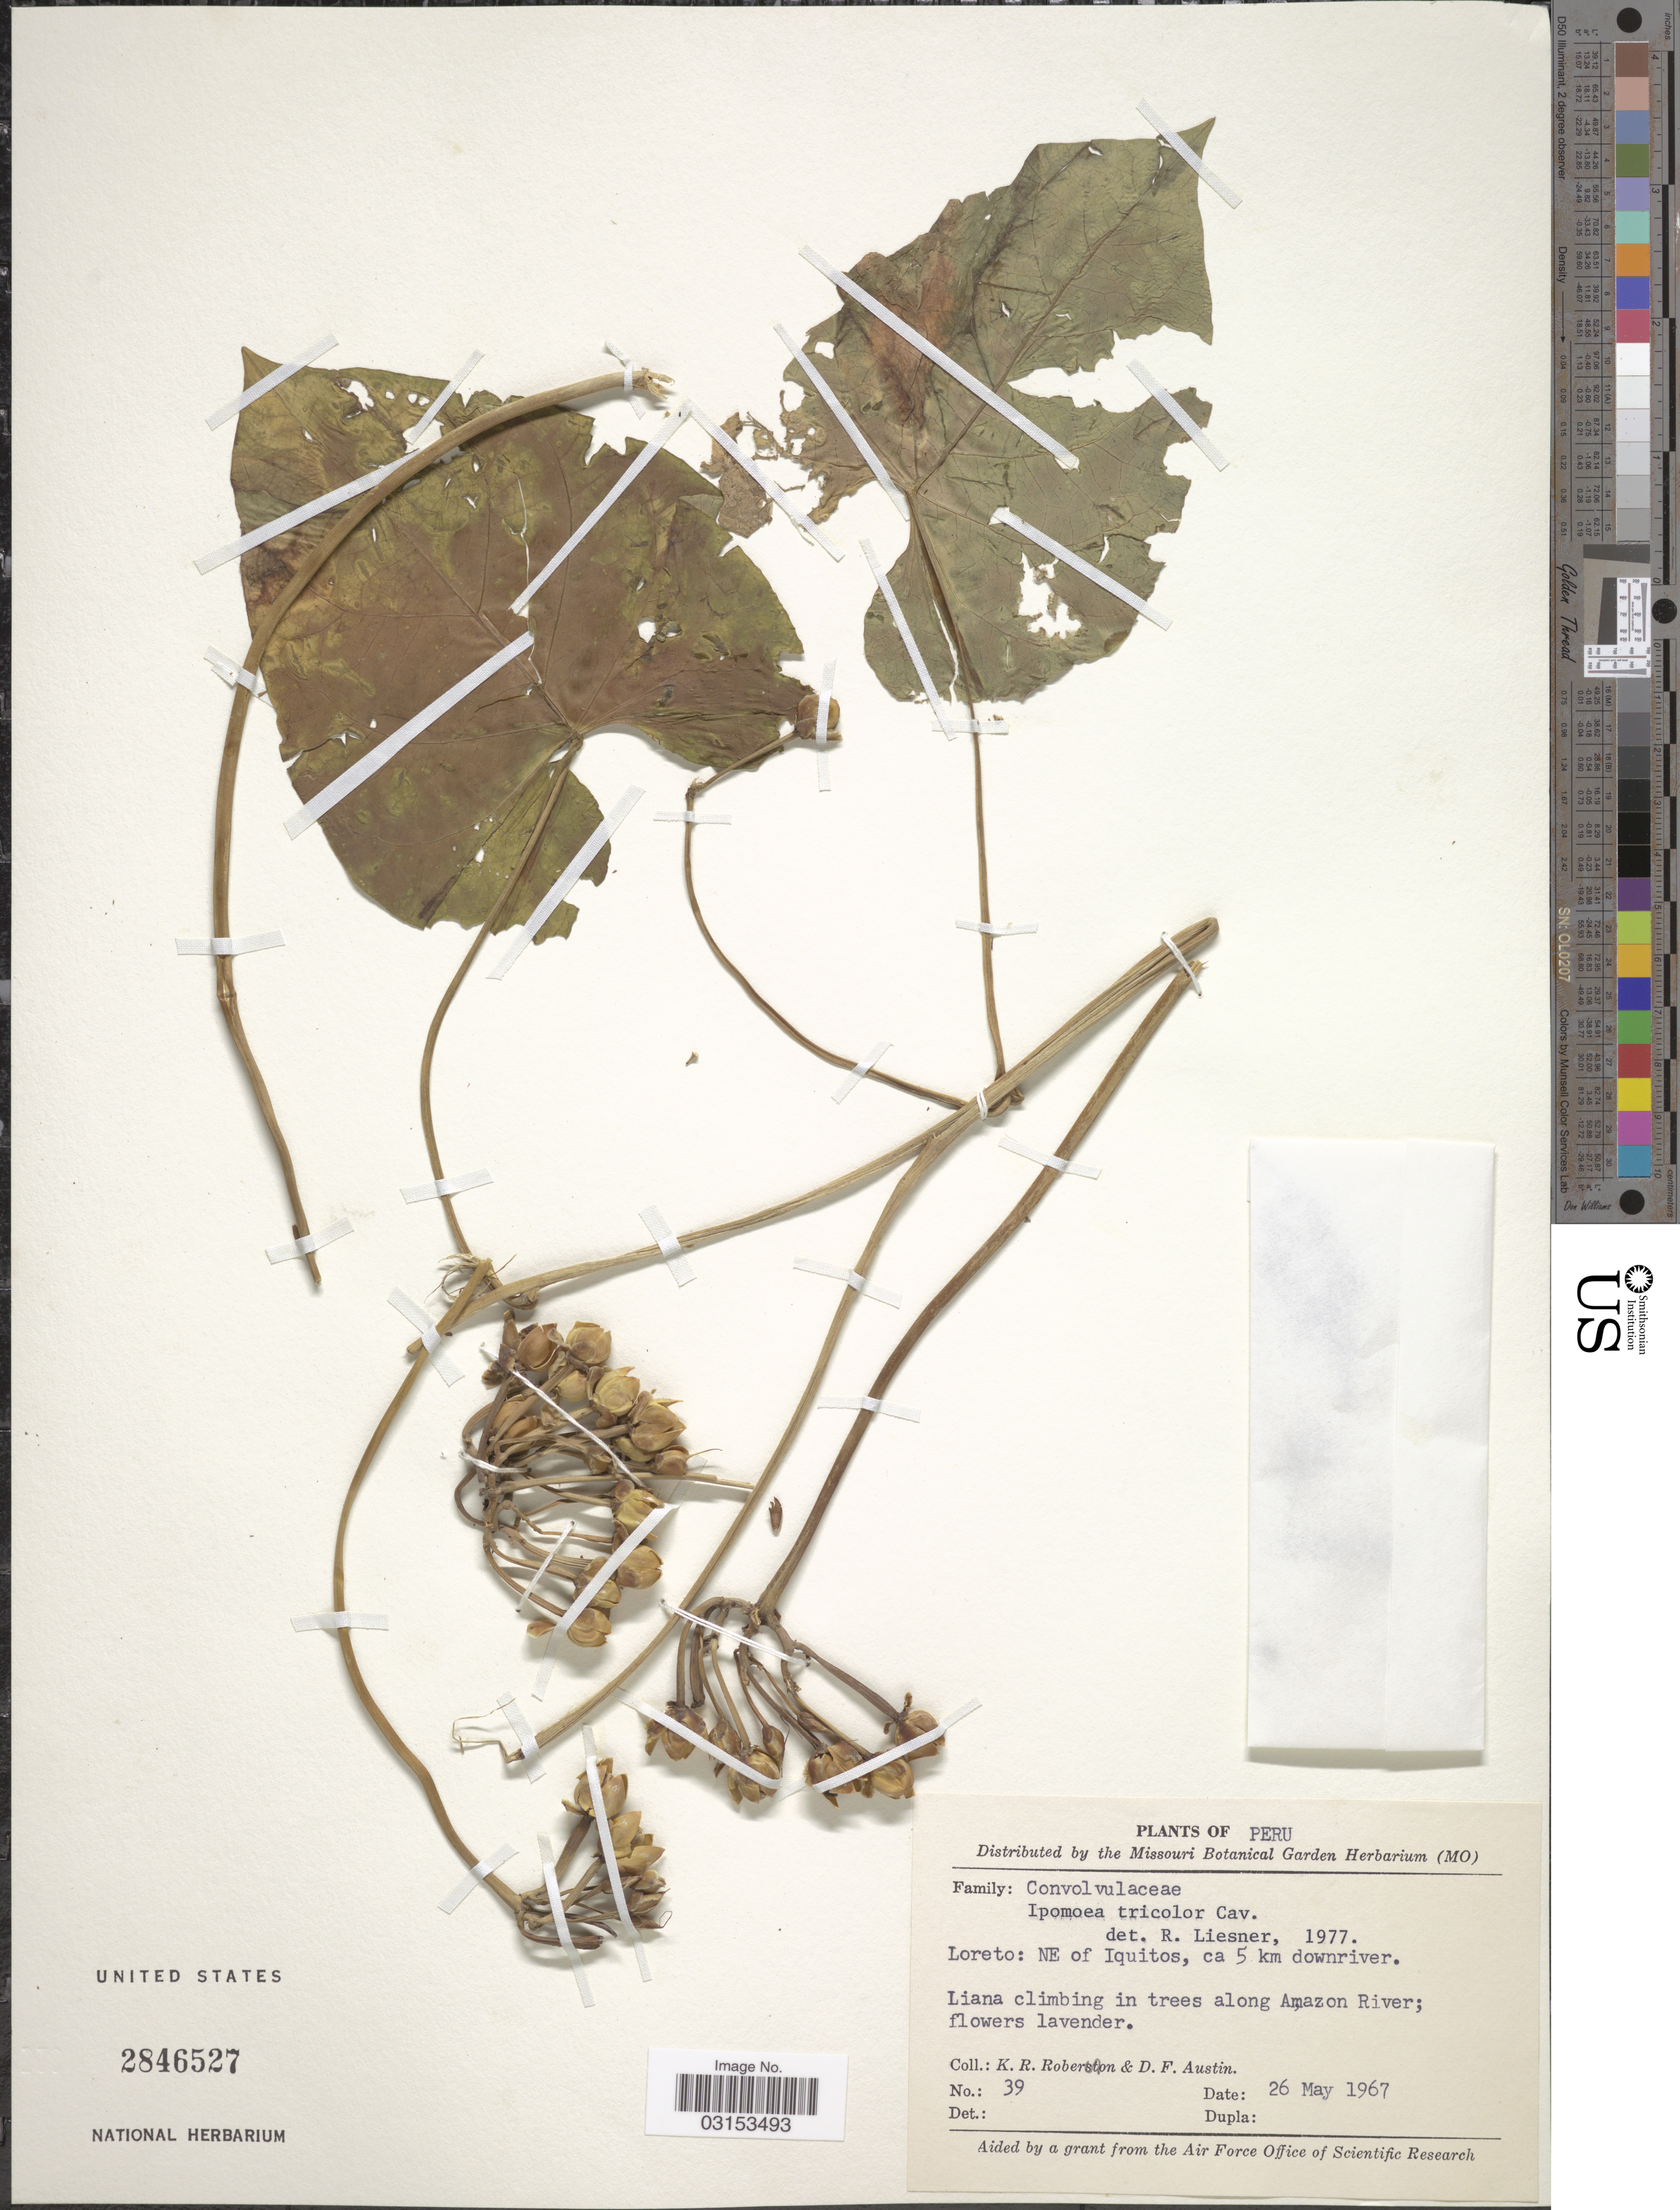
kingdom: Plantae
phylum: Tracheophyta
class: Magnoliopsida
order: Solanales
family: Convolvulaceae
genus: Ipomoea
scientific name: Ipomoea tricolor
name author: Cav.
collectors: K. Robertson & D. Austin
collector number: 39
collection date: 1967-05-26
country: Peru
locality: NE of Iquitos, ca 5 km downriver, along Amazon River.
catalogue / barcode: US 2846527